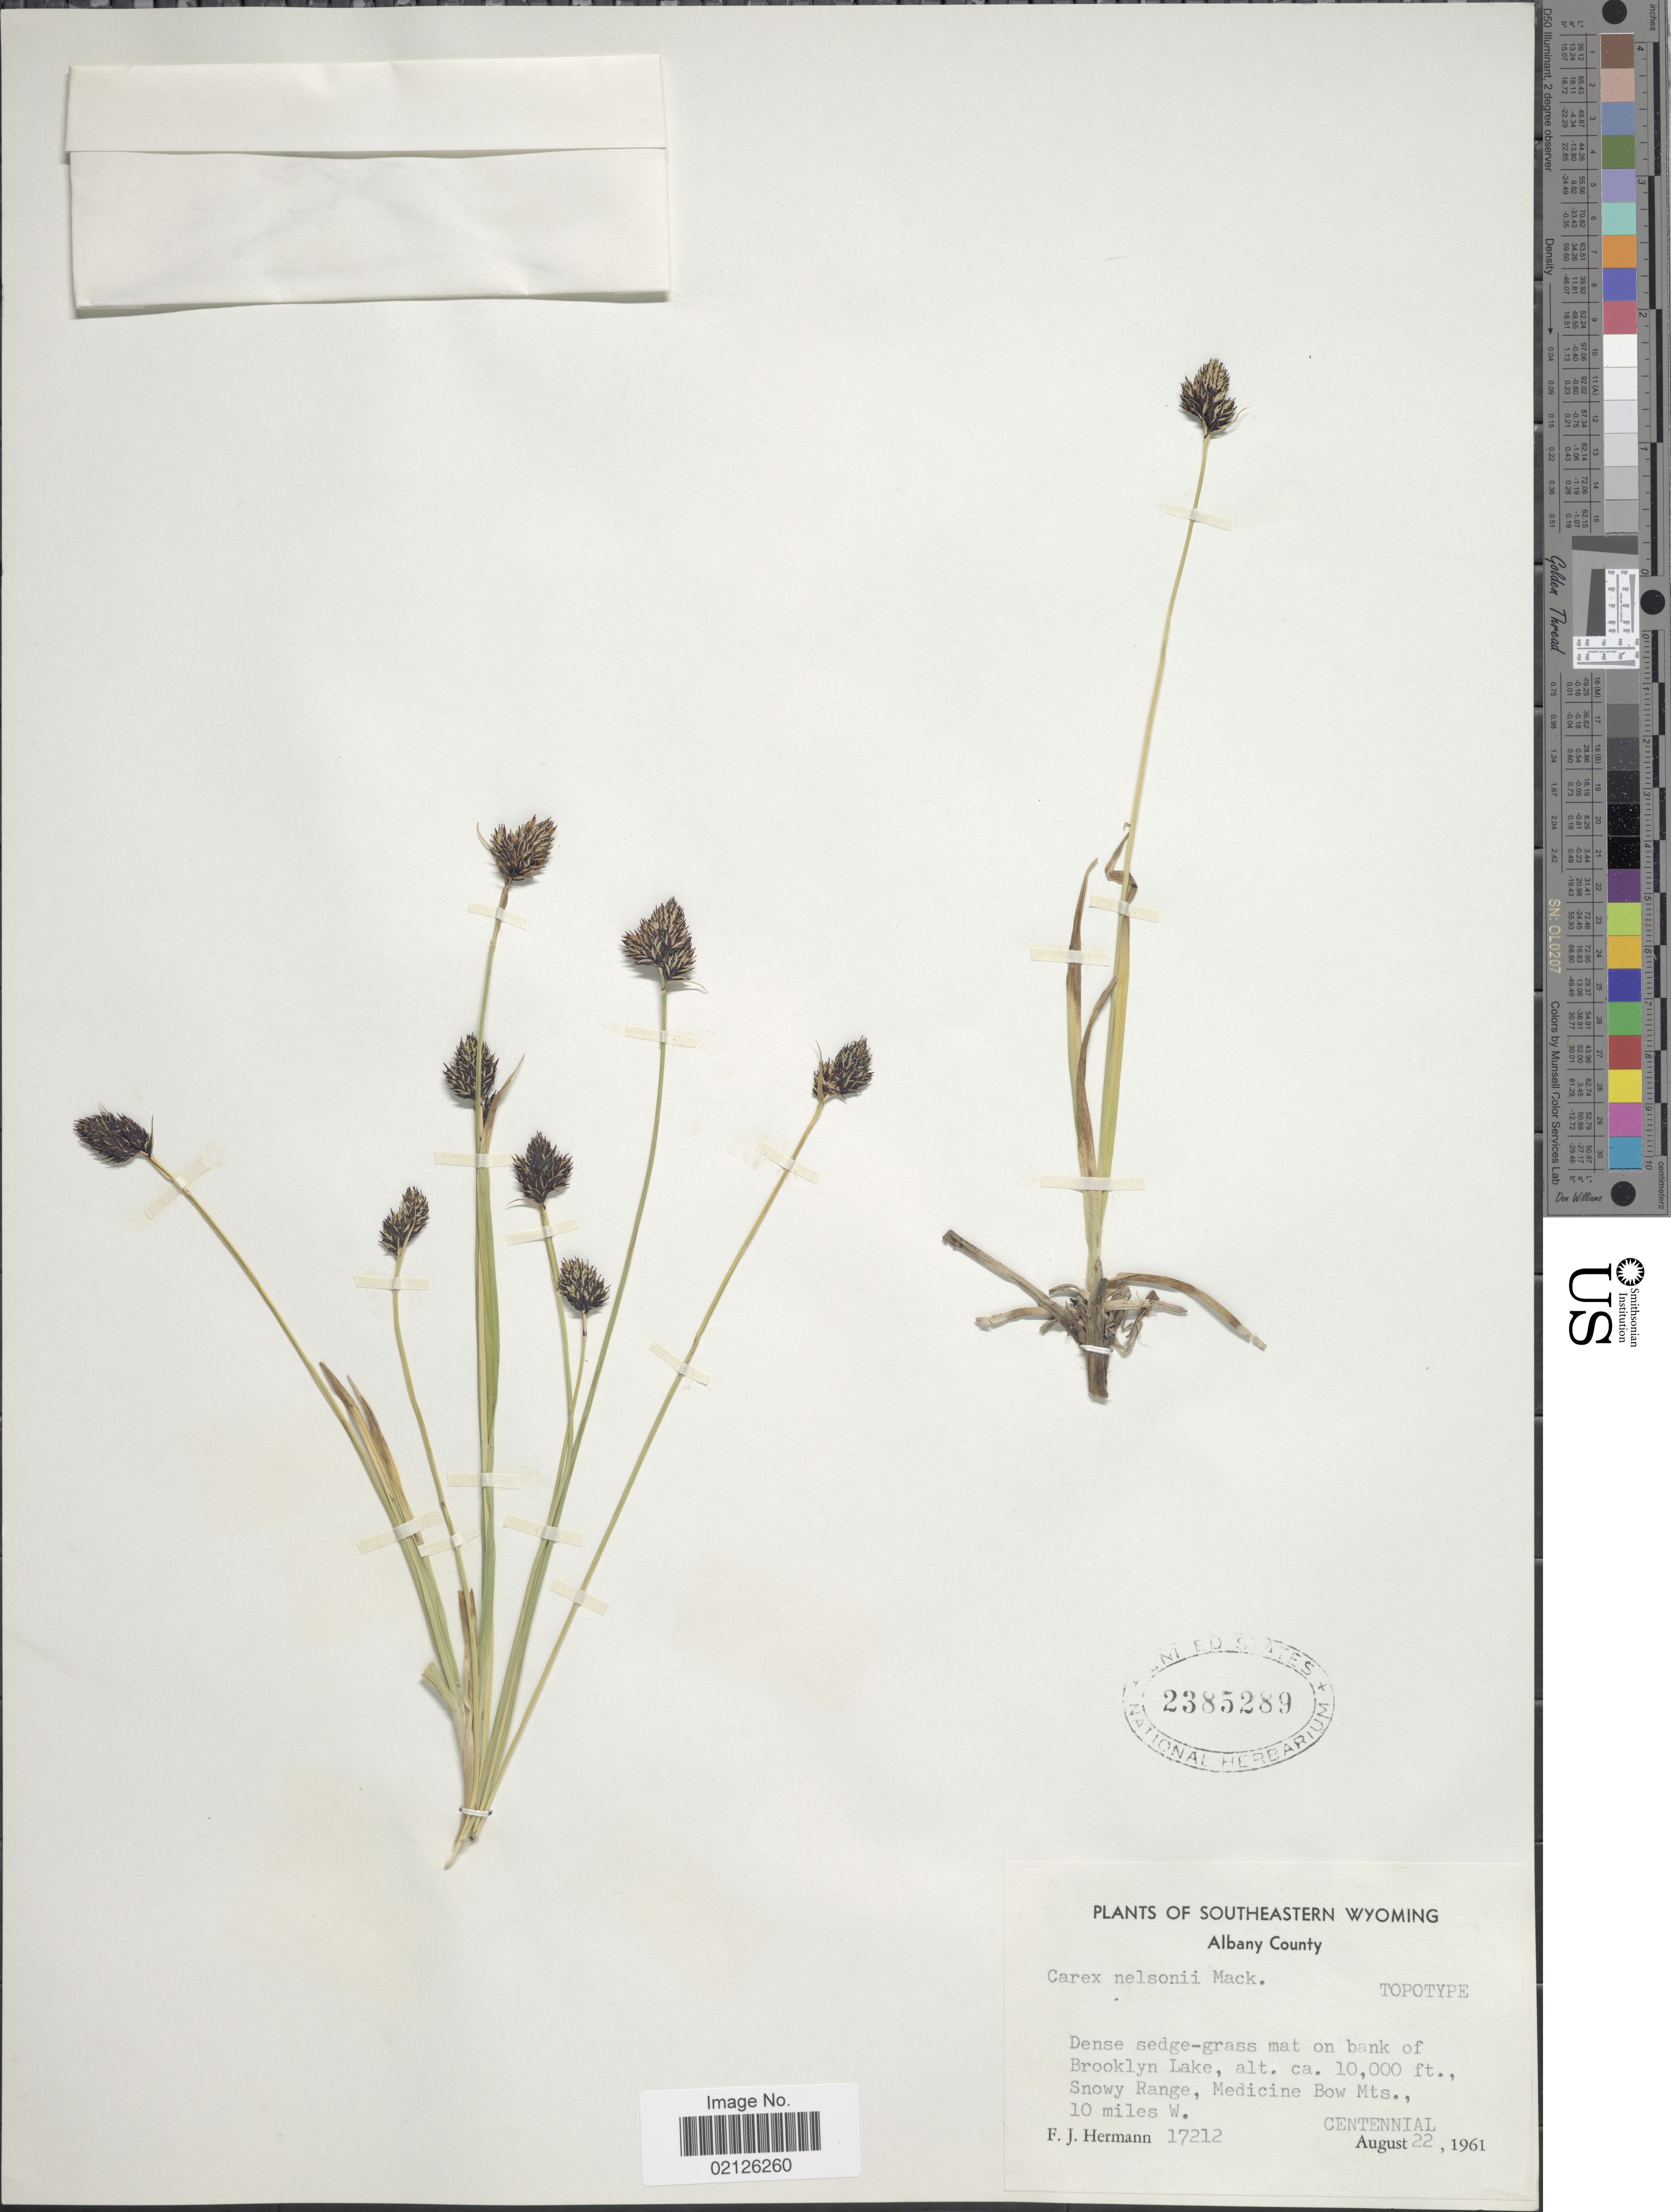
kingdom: Plantae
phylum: Tracheophyta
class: Liliopsida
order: Poales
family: Cyperaceae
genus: Carex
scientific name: Carex nelsonii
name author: Mack.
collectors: F. J. Hermann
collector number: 17212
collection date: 1961-08-22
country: United States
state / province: Wyoming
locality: Southeastern Wyoming, Albany County, Dense sedge-grass mat on bank of Brooklyn Lake, Snowy Range, Medicine Bow Mts., 10 miles W. Centennial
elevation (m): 3048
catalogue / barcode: US 2385289